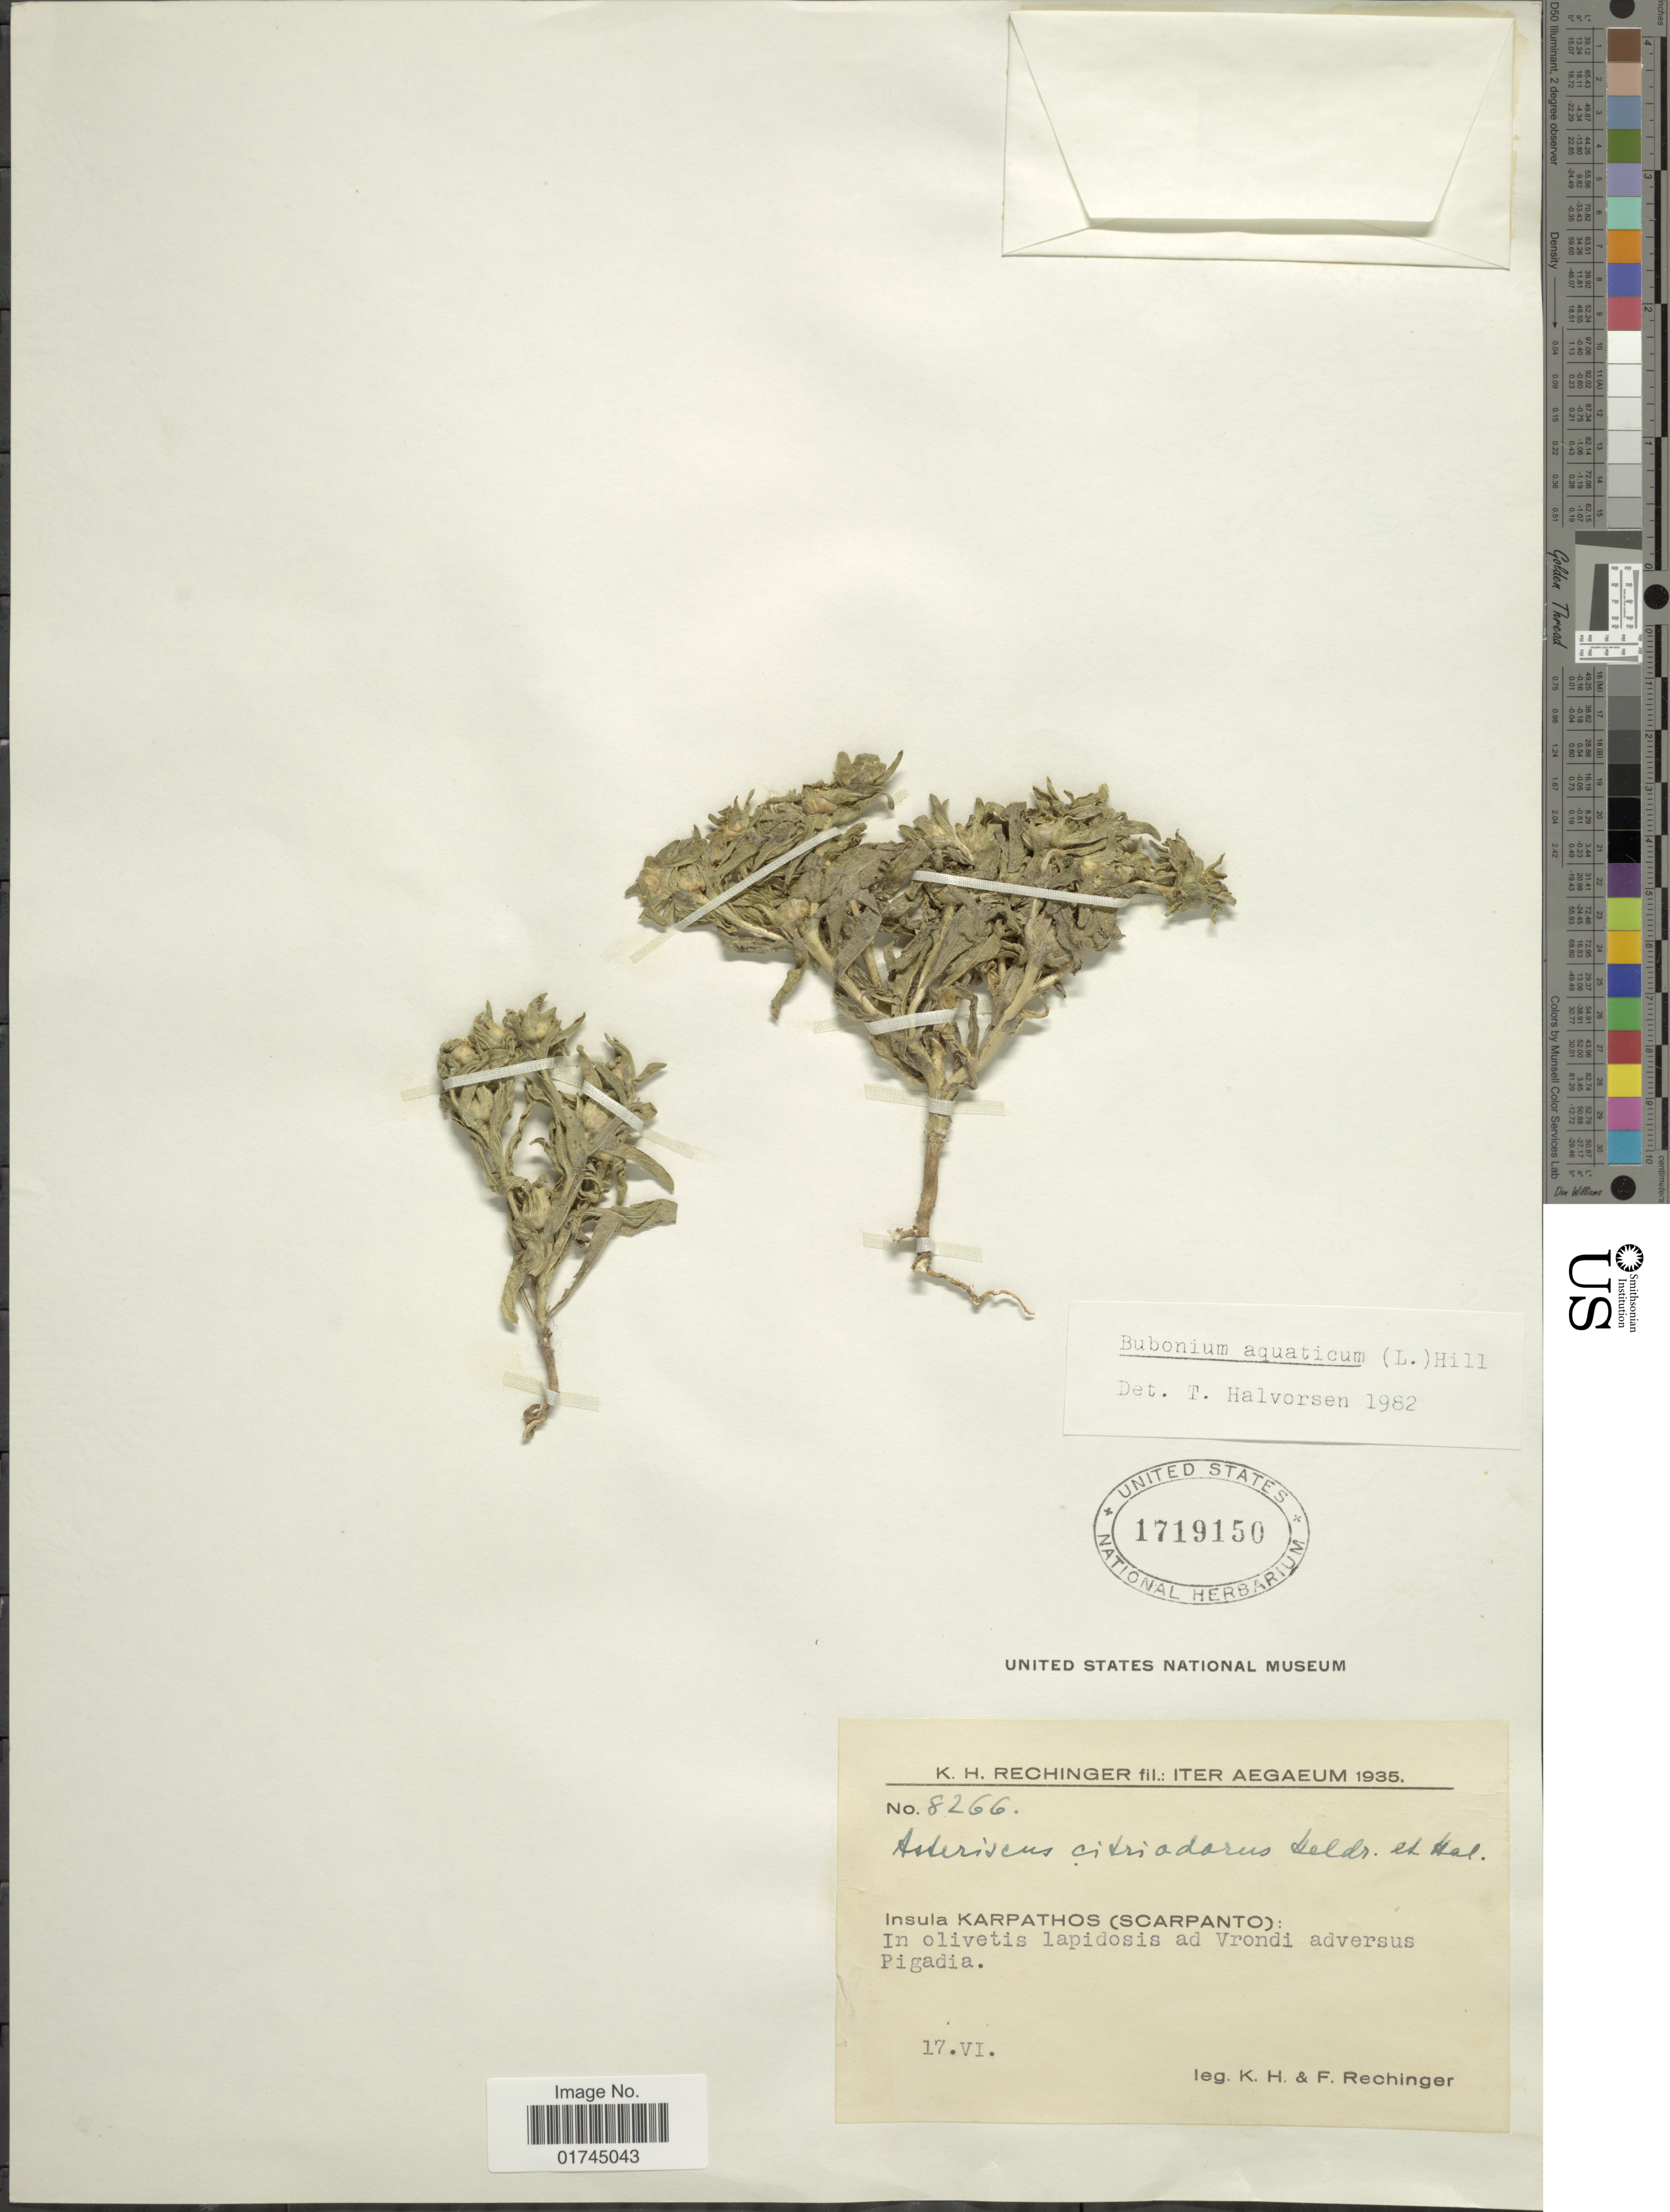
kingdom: Plantae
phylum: Tracheophyta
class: Magnoliopsida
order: Asterales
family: Asteraceae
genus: Nauplius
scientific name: Nauplius aquaticus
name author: (L.) Less.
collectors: K. H. Rechinger & F. Rechinger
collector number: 8266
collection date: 1935-06-17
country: Greece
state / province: South Aegean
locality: Iter Aegaeum, Inusla Karpathos (Scarpanto).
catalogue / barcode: US 1719150